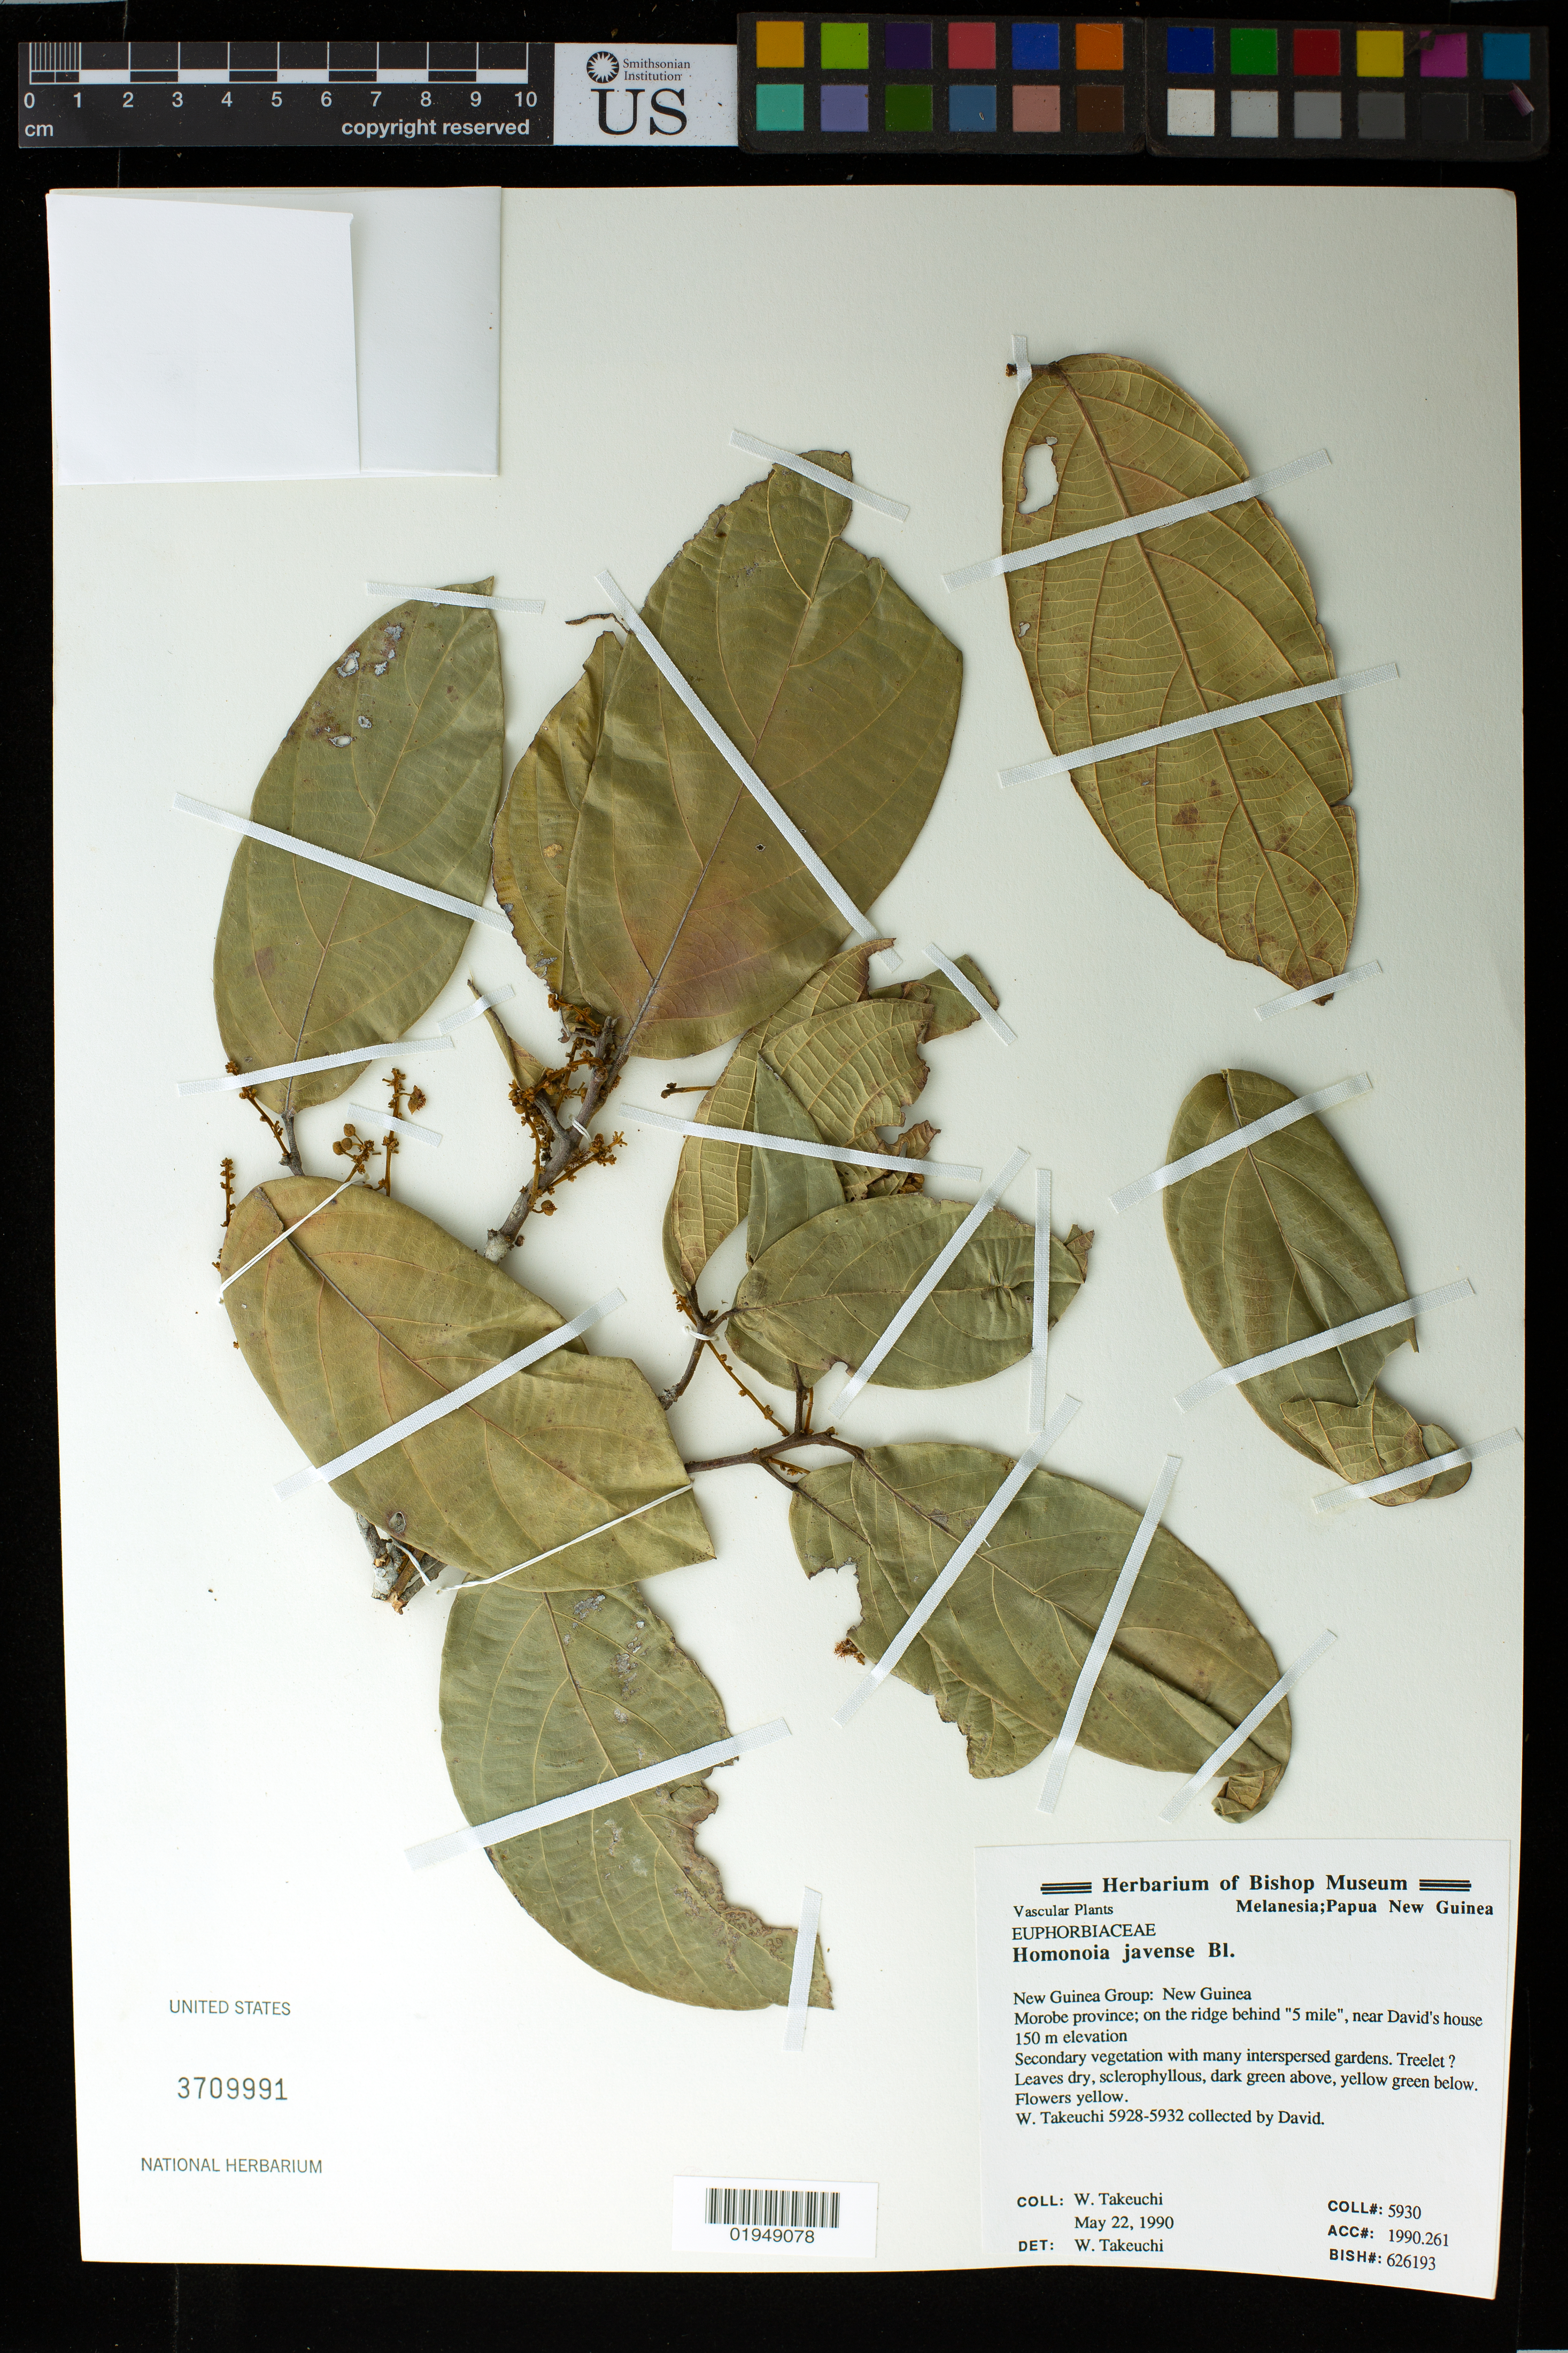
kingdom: Plantae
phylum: Tracheophyta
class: Magnoliopsida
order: Malpighiales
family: Euphorbiaceae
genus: Homonoia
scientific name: Homonoia javensis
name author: (Blume) Müll. Arg.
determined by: Takeuchi, W.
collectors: W. Takeuchi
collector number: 5930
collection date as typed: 22 May 1990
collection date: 1990-05-22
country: Papua New Guinea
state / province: Morobe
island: New Guinea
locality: Morobe Province; on the ridge behind "5 mile", near David's house 150 m elevation.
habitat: Secondary vegetation with many interspersed gardens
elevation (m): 150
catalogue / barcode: US 3709991